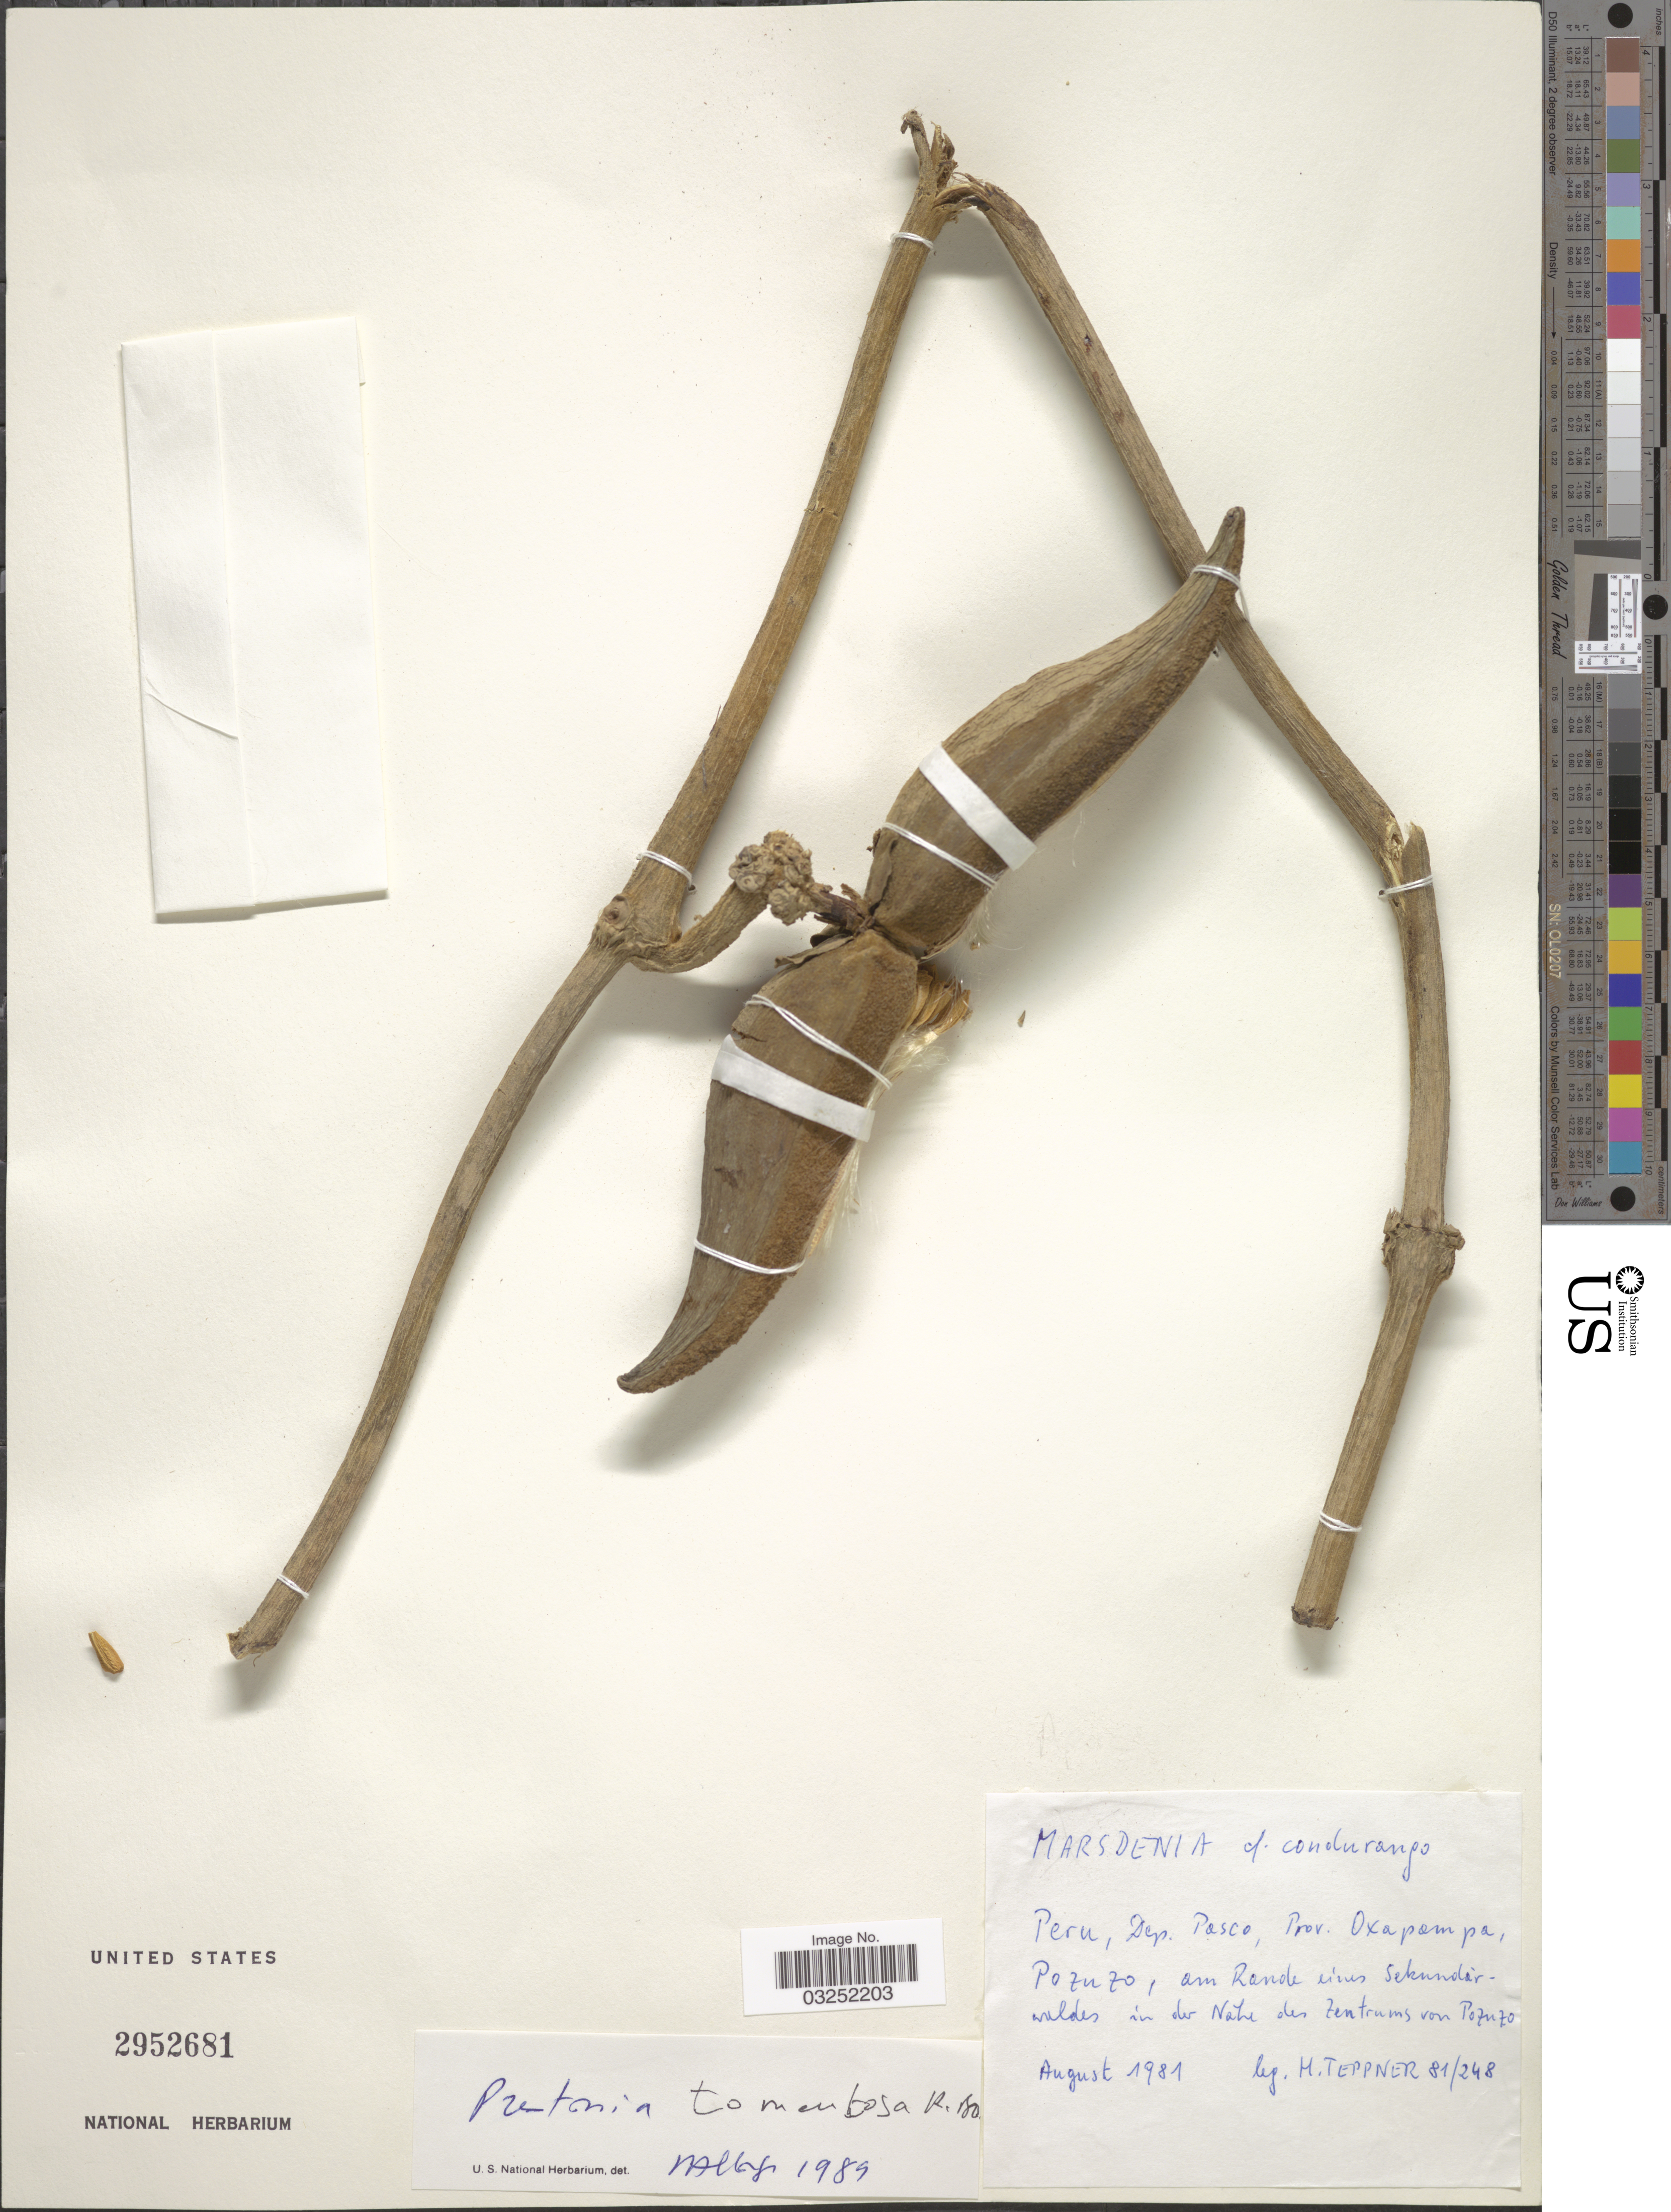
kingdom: Plantae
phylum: Tracheophyta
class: Magnoliopsida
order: Gentianales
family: Apocynaceae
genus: Prestonia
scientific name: Prestonia tomentosa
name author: R. Br.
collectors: H. Teppner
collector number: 81/248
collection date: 1981-08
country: Peru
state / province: Pasco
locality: Prov. Oxapampa, Pozuzo.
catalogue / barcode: US 2952681